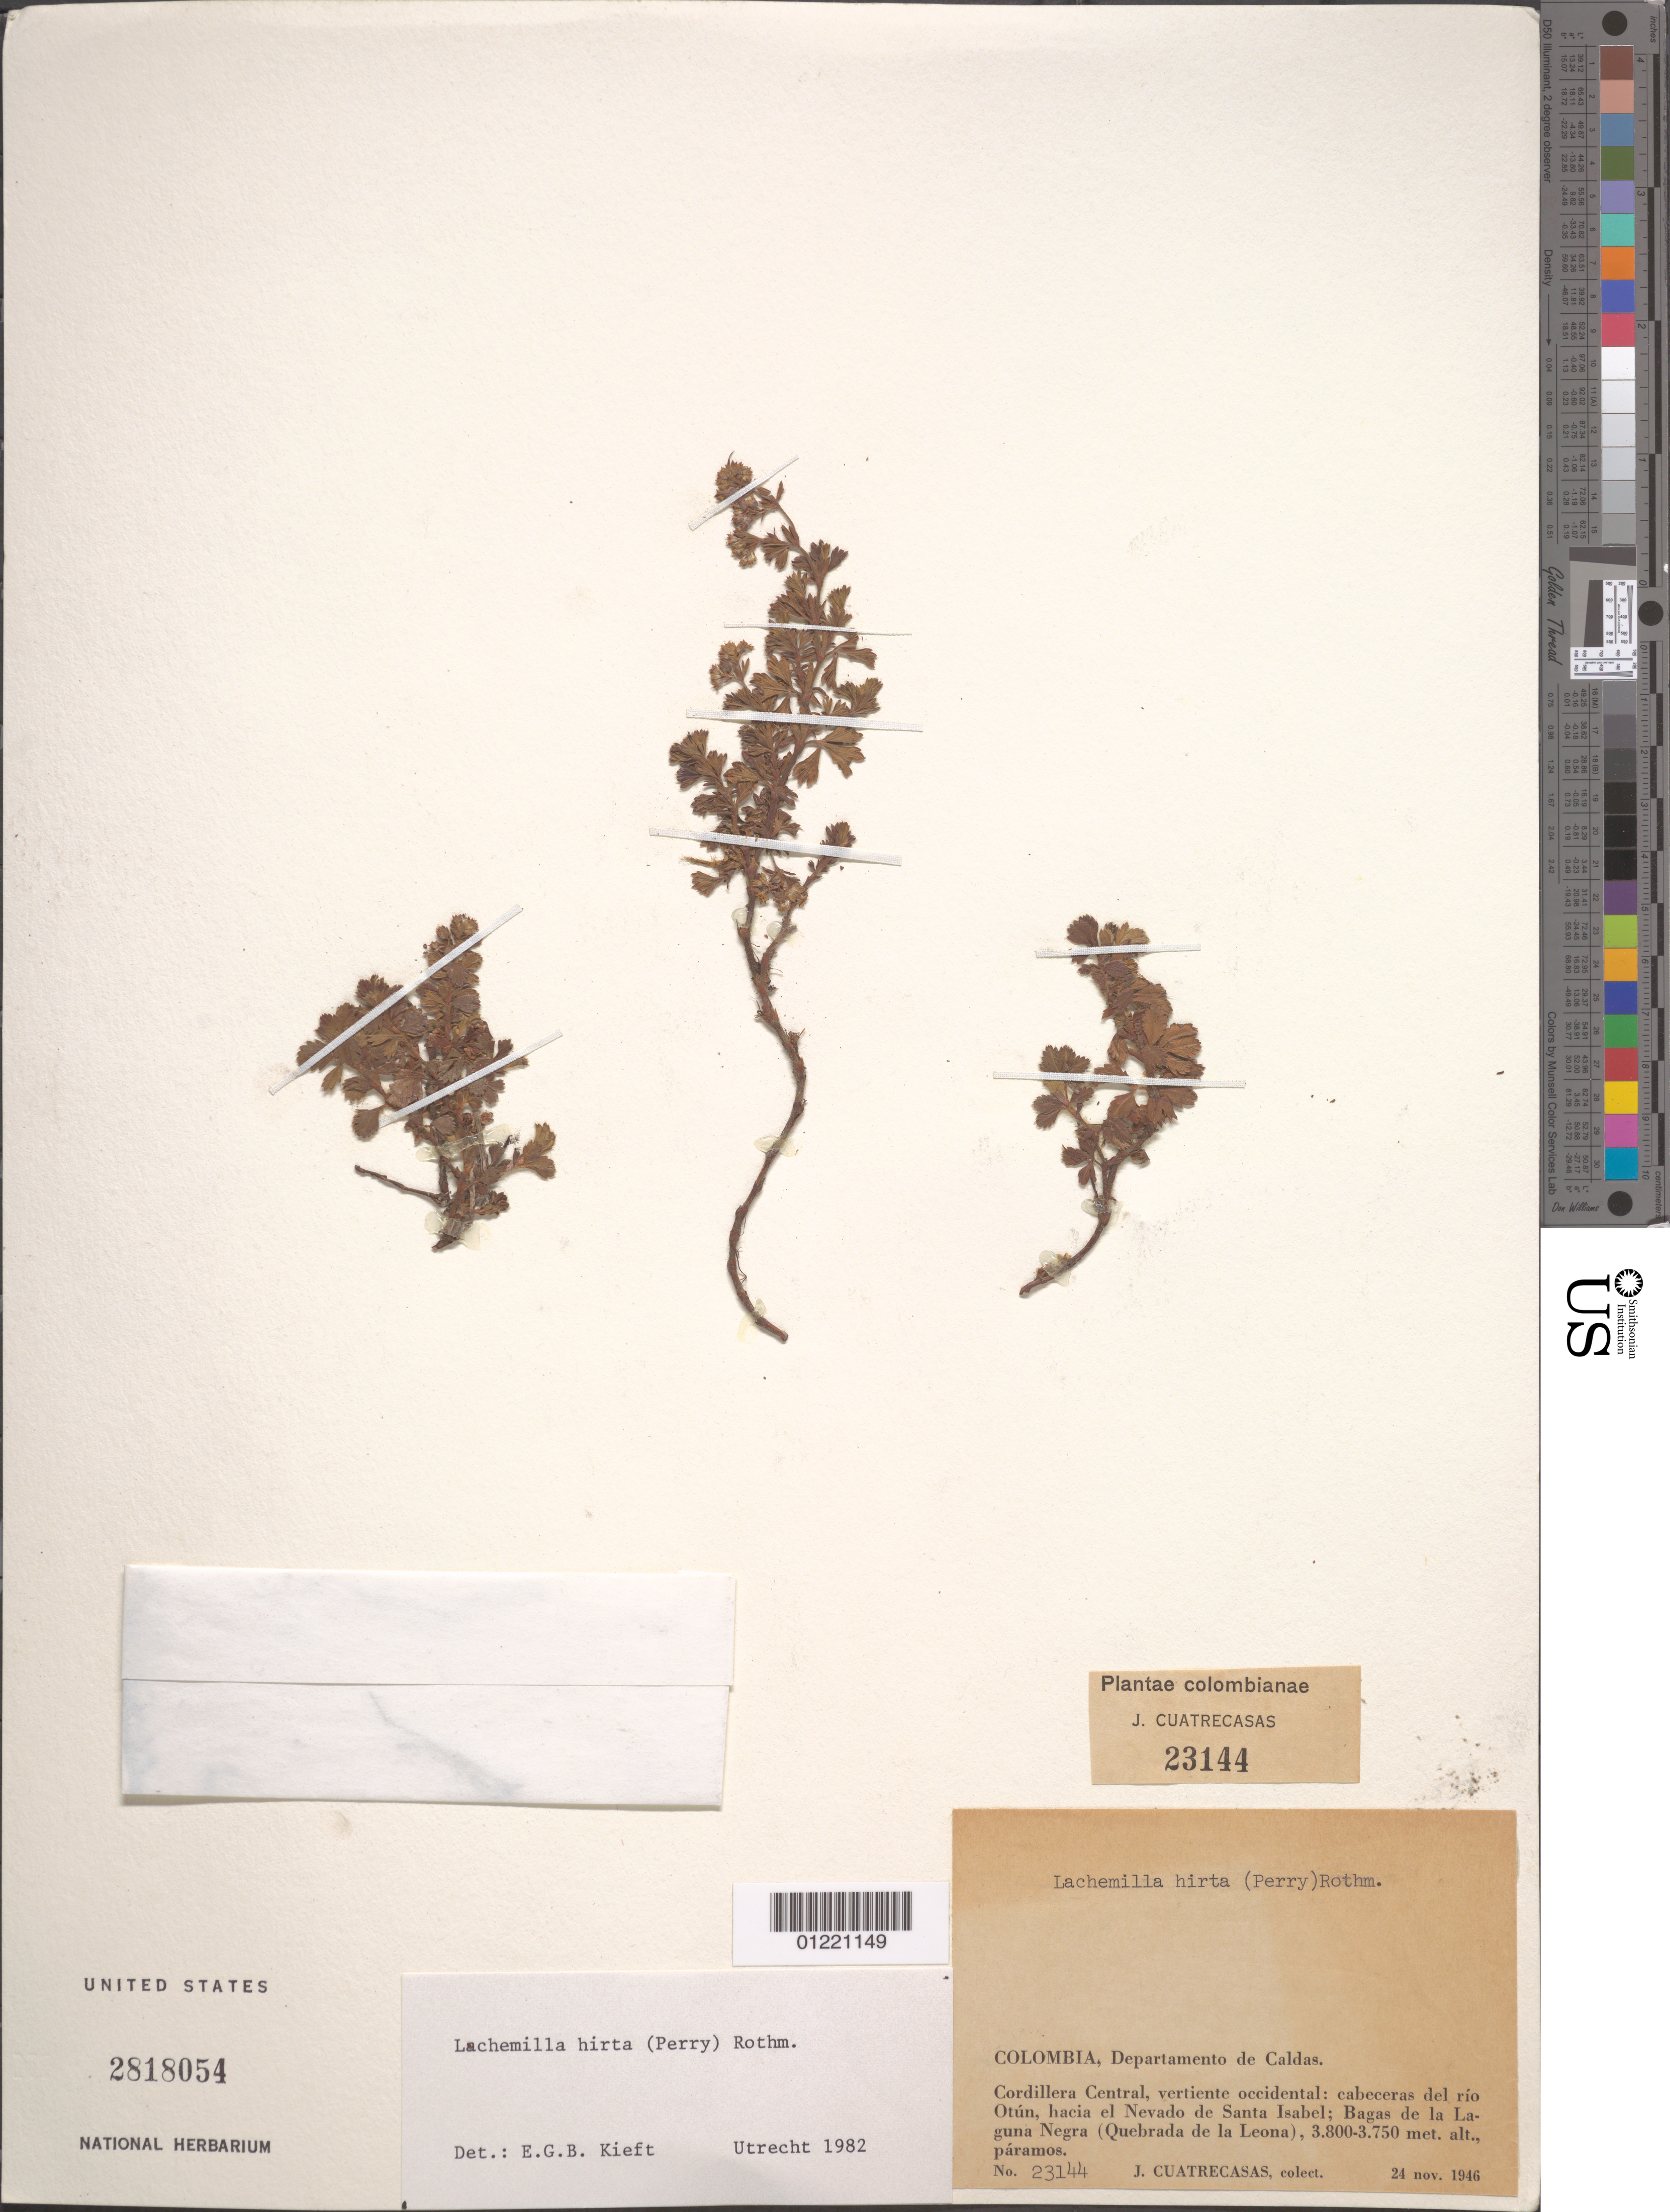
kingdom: Plantae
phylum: Tracheophyta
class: Magnoliopsida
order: Rosales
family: Rosaceae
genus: Lachemilla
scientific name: Lachemilla hirta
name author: (L.M. Perry) Rothm.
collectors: J. Cuatrecasas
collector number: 23144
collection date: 1946-11-24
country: Colombia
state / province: Caldas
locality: Cordillera Central, vertiente occidental: cabeceras del rio Otun, hacia el Nevado de Santa Isabel; Bagas de la Laguna Negra (Quebrada de la Leona)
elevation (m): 3750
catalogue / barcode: US 2818054